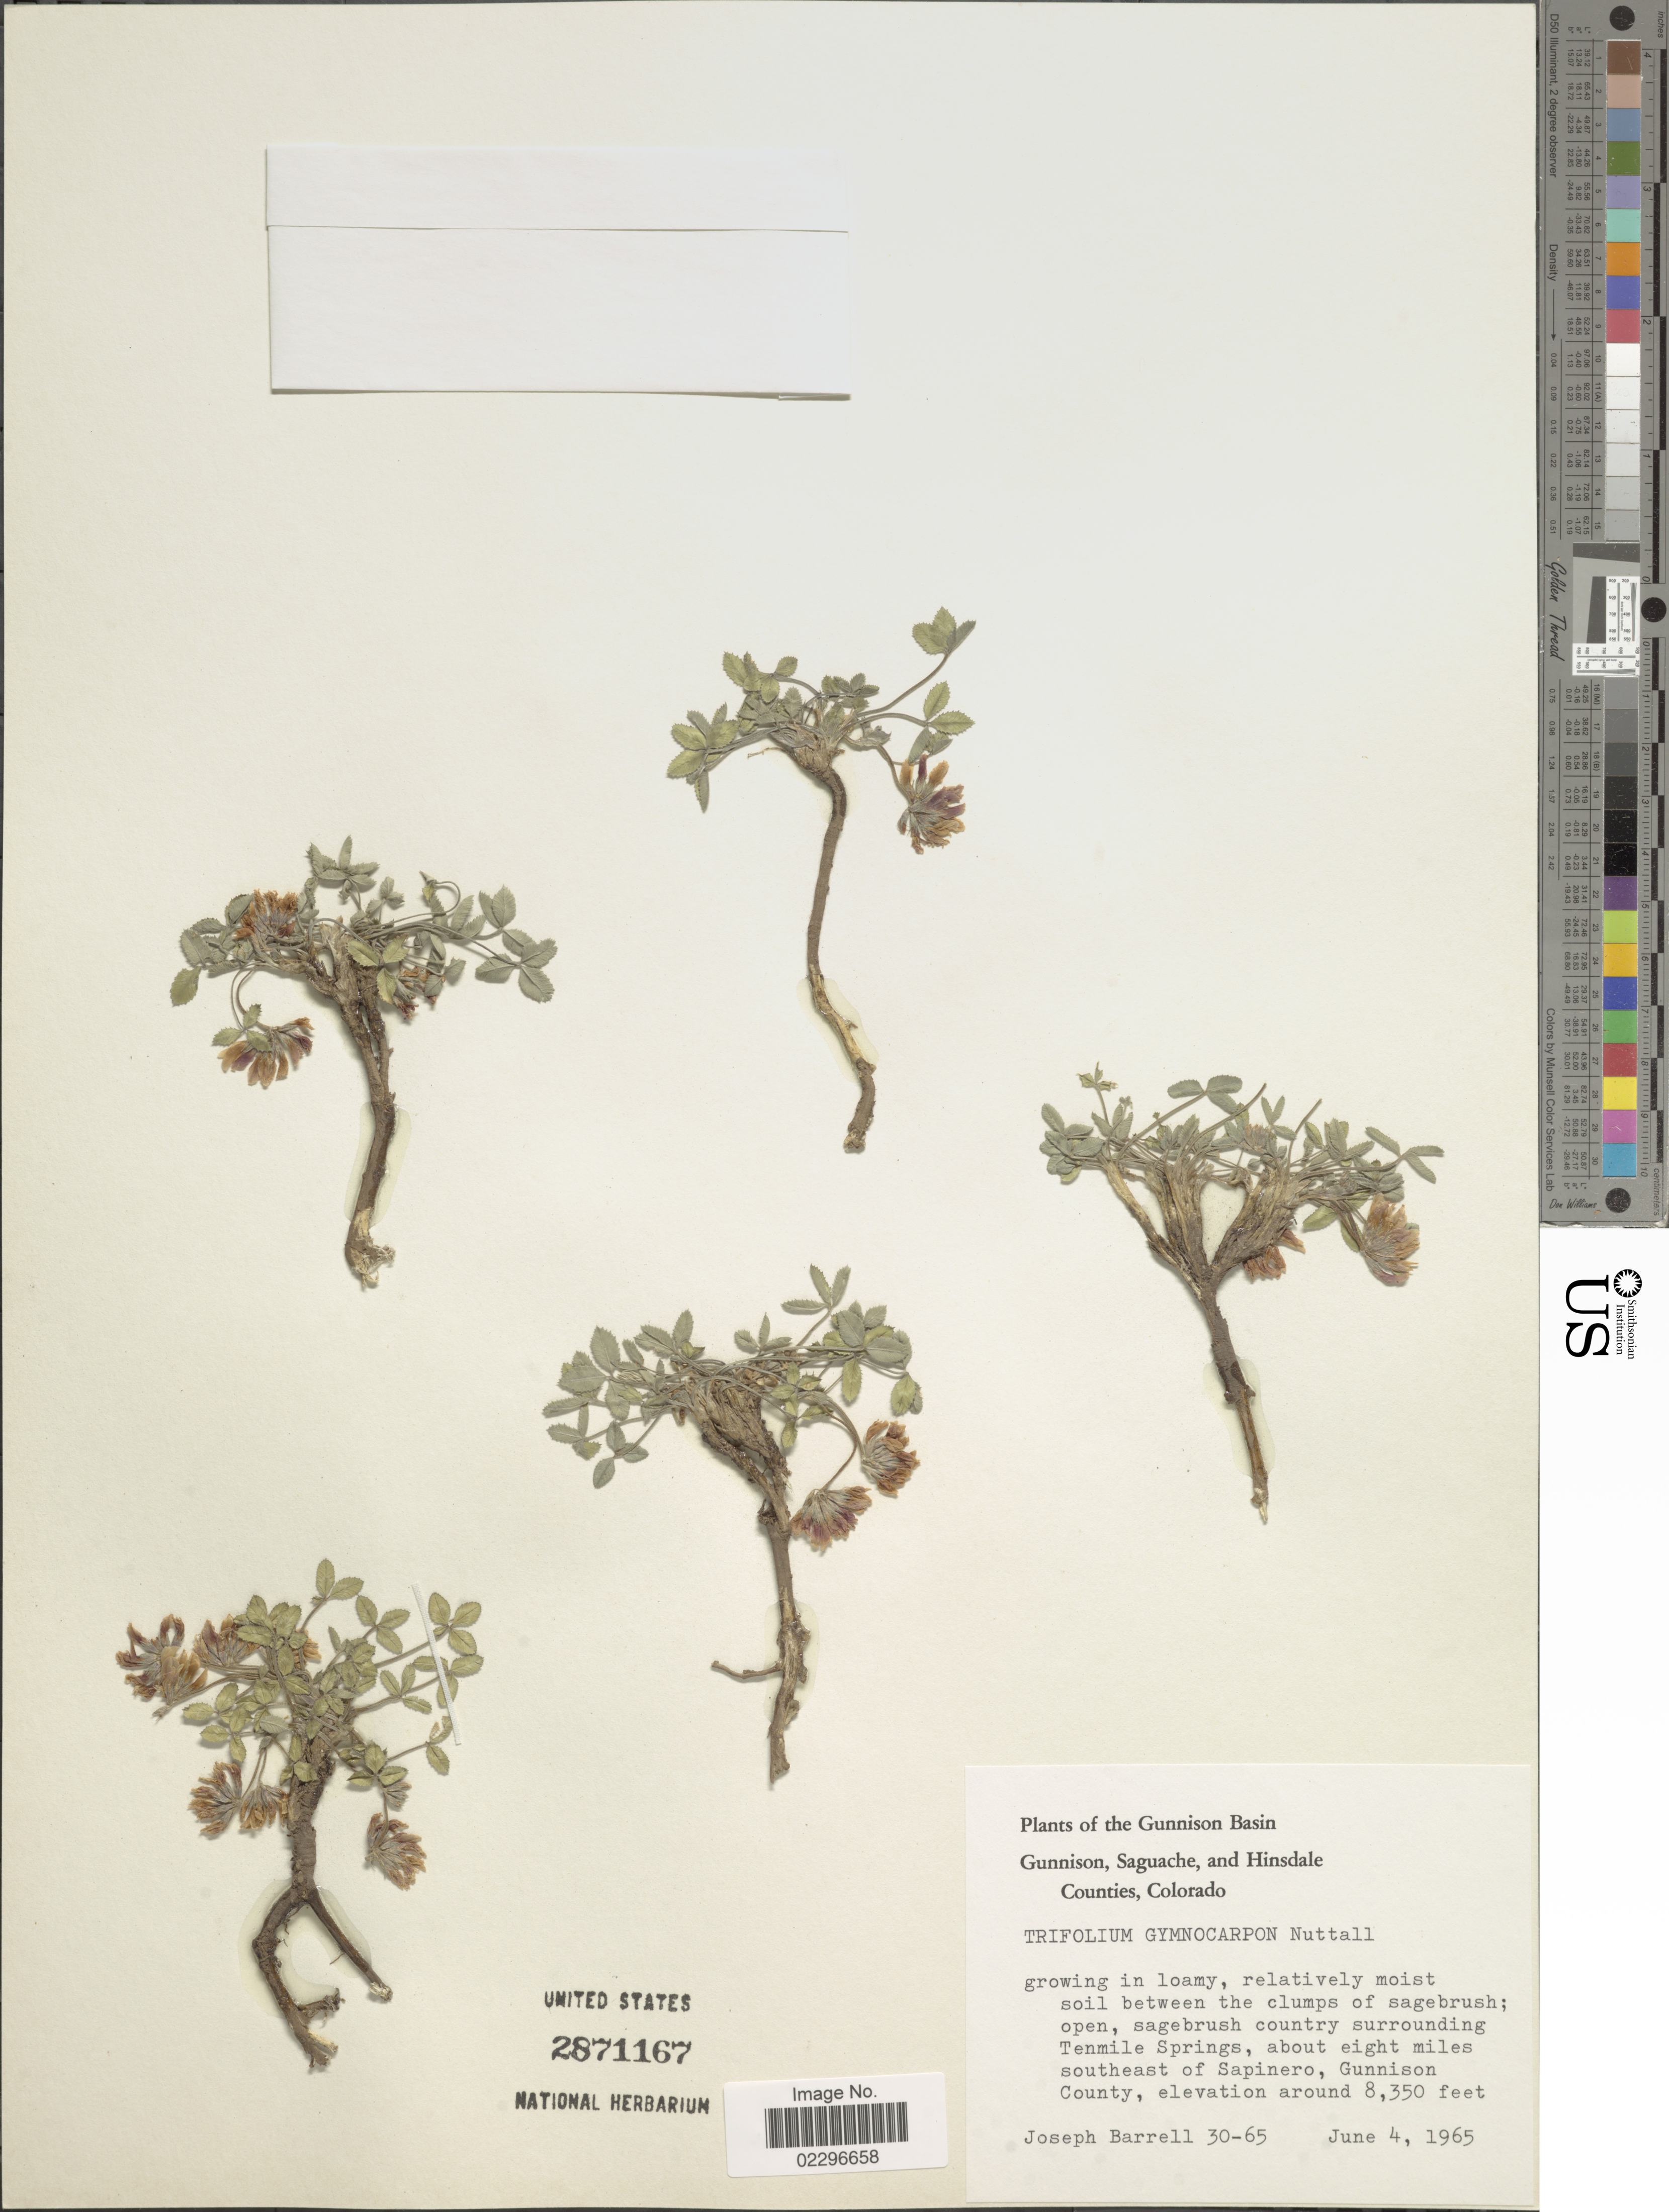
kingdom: Plantae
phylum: Tracheophyta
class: Magnoliopsida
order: Fabales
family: Fabaceae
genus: Trifolium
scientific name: Trifolium gymnocarpon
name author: Nutt.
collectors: J. Barrell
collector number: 30-65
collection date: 1965-06-04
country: United States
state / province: Colorado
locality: The Gunnison Bay. sagebrush country surrounding Tenmile Springs, about eight miles southeast of Sapinero, Gunnison County.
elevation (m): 2545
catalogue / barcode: US 2871167